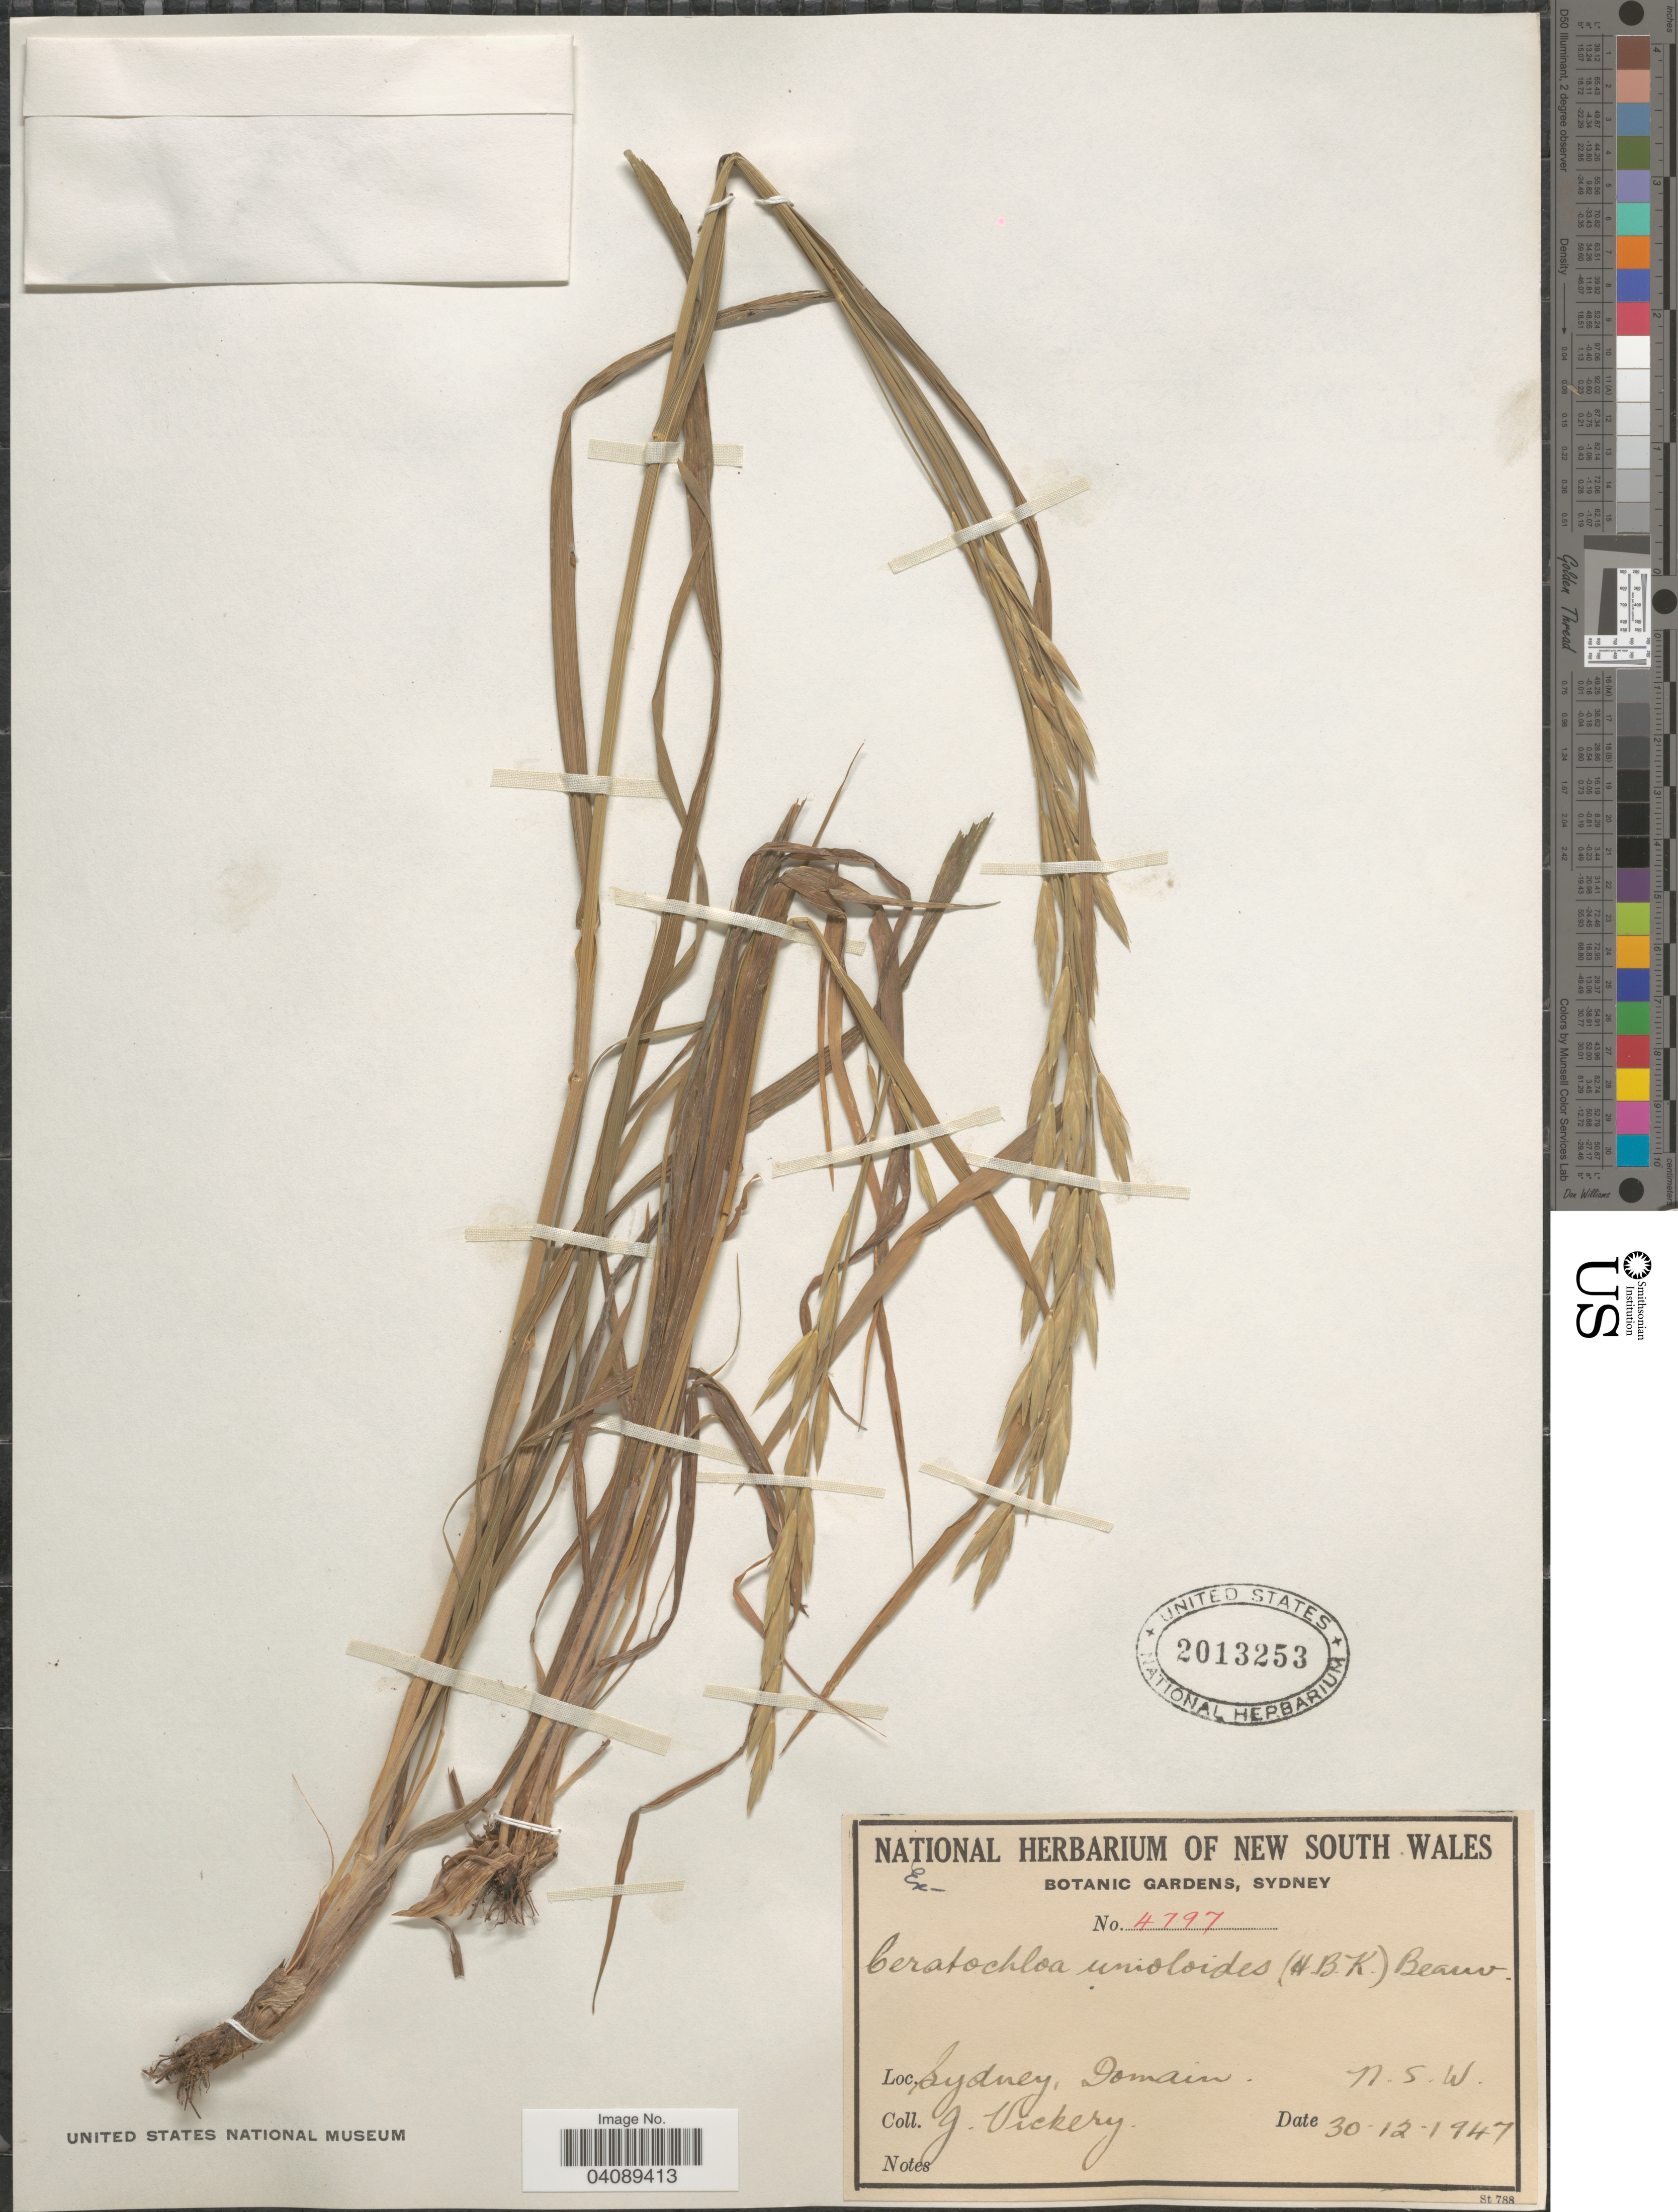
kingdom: Plantae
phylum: Tracheophyta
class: Liliopsida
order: Poales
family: Poaceae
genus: Bromus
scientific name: Bromus catharticus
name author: Vahl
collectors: J. Vickery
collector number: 4797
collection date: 1947-12-30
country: Australia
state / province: New South Wales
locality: Sydney, Domain.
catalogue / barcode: US 2013253